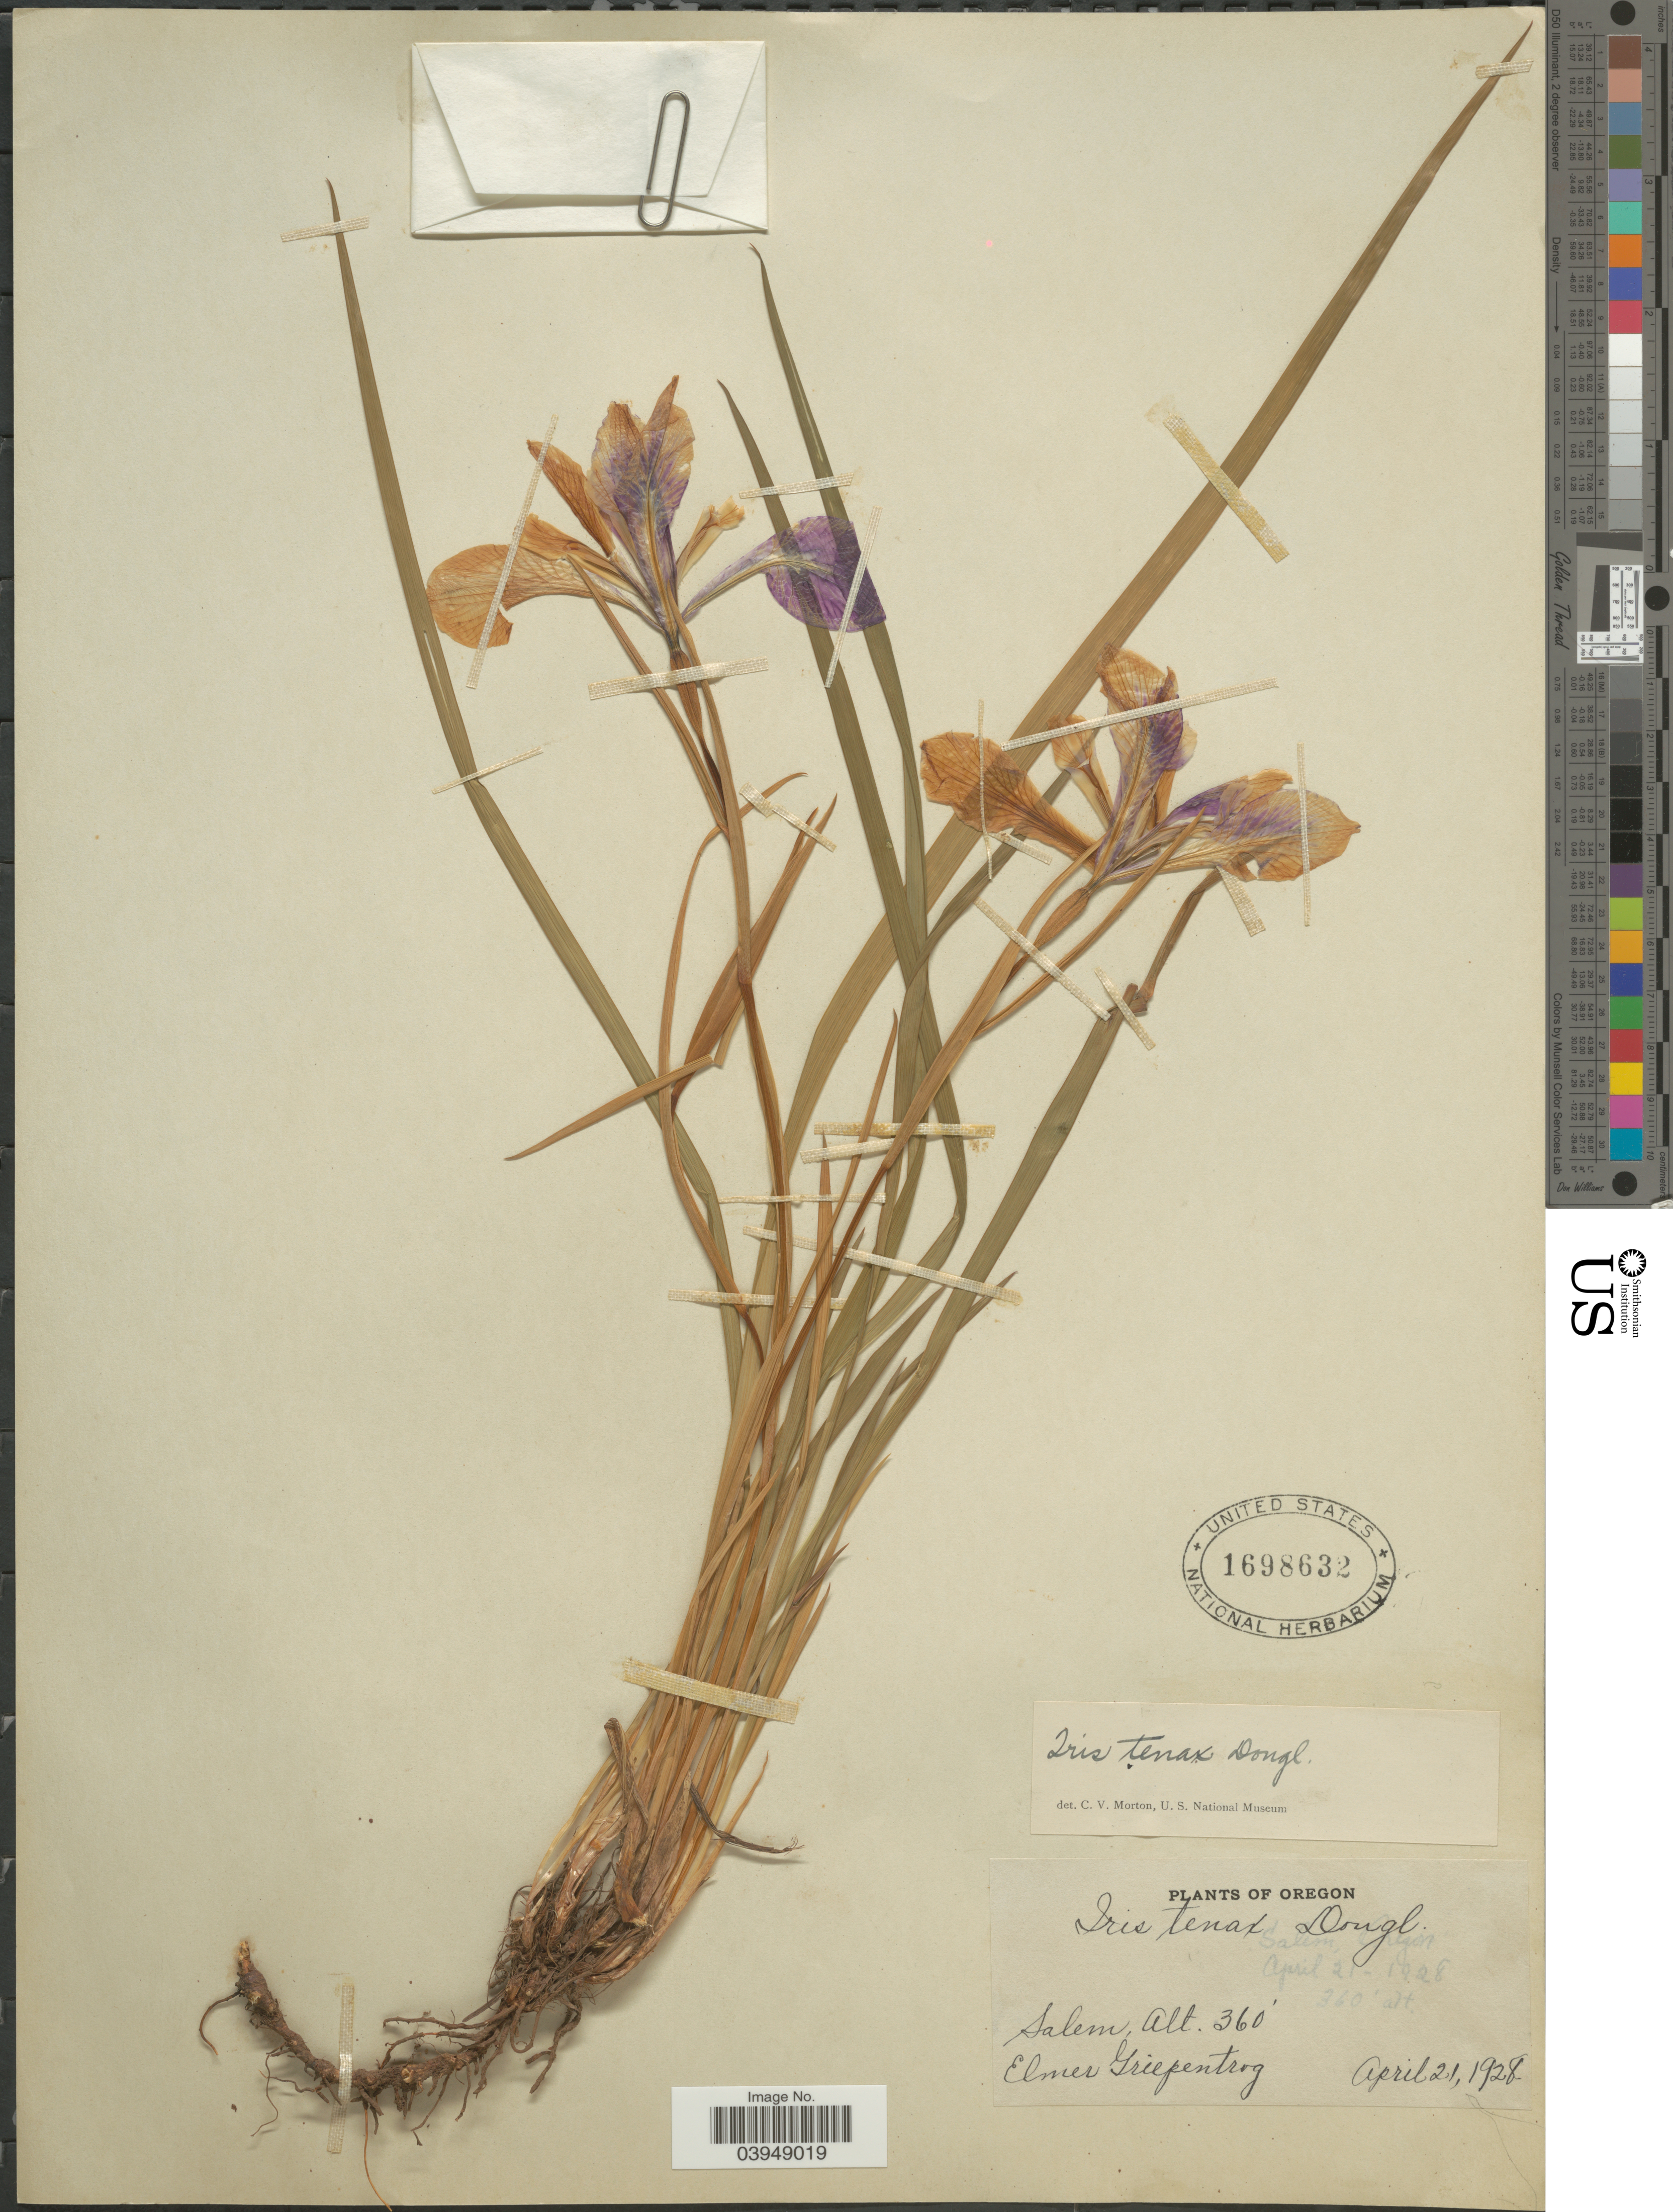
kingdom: Plantae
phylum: Tracheophyta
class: Liliopsida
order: Asparagales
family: Iridaceae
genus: Iris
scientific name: Iris tenax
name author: Douglas ex Lindl.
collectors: E. Griepentrog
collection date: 1928-04-21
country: United States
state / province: Oregon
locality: Salem.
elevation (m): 110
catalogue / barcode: US 1698632